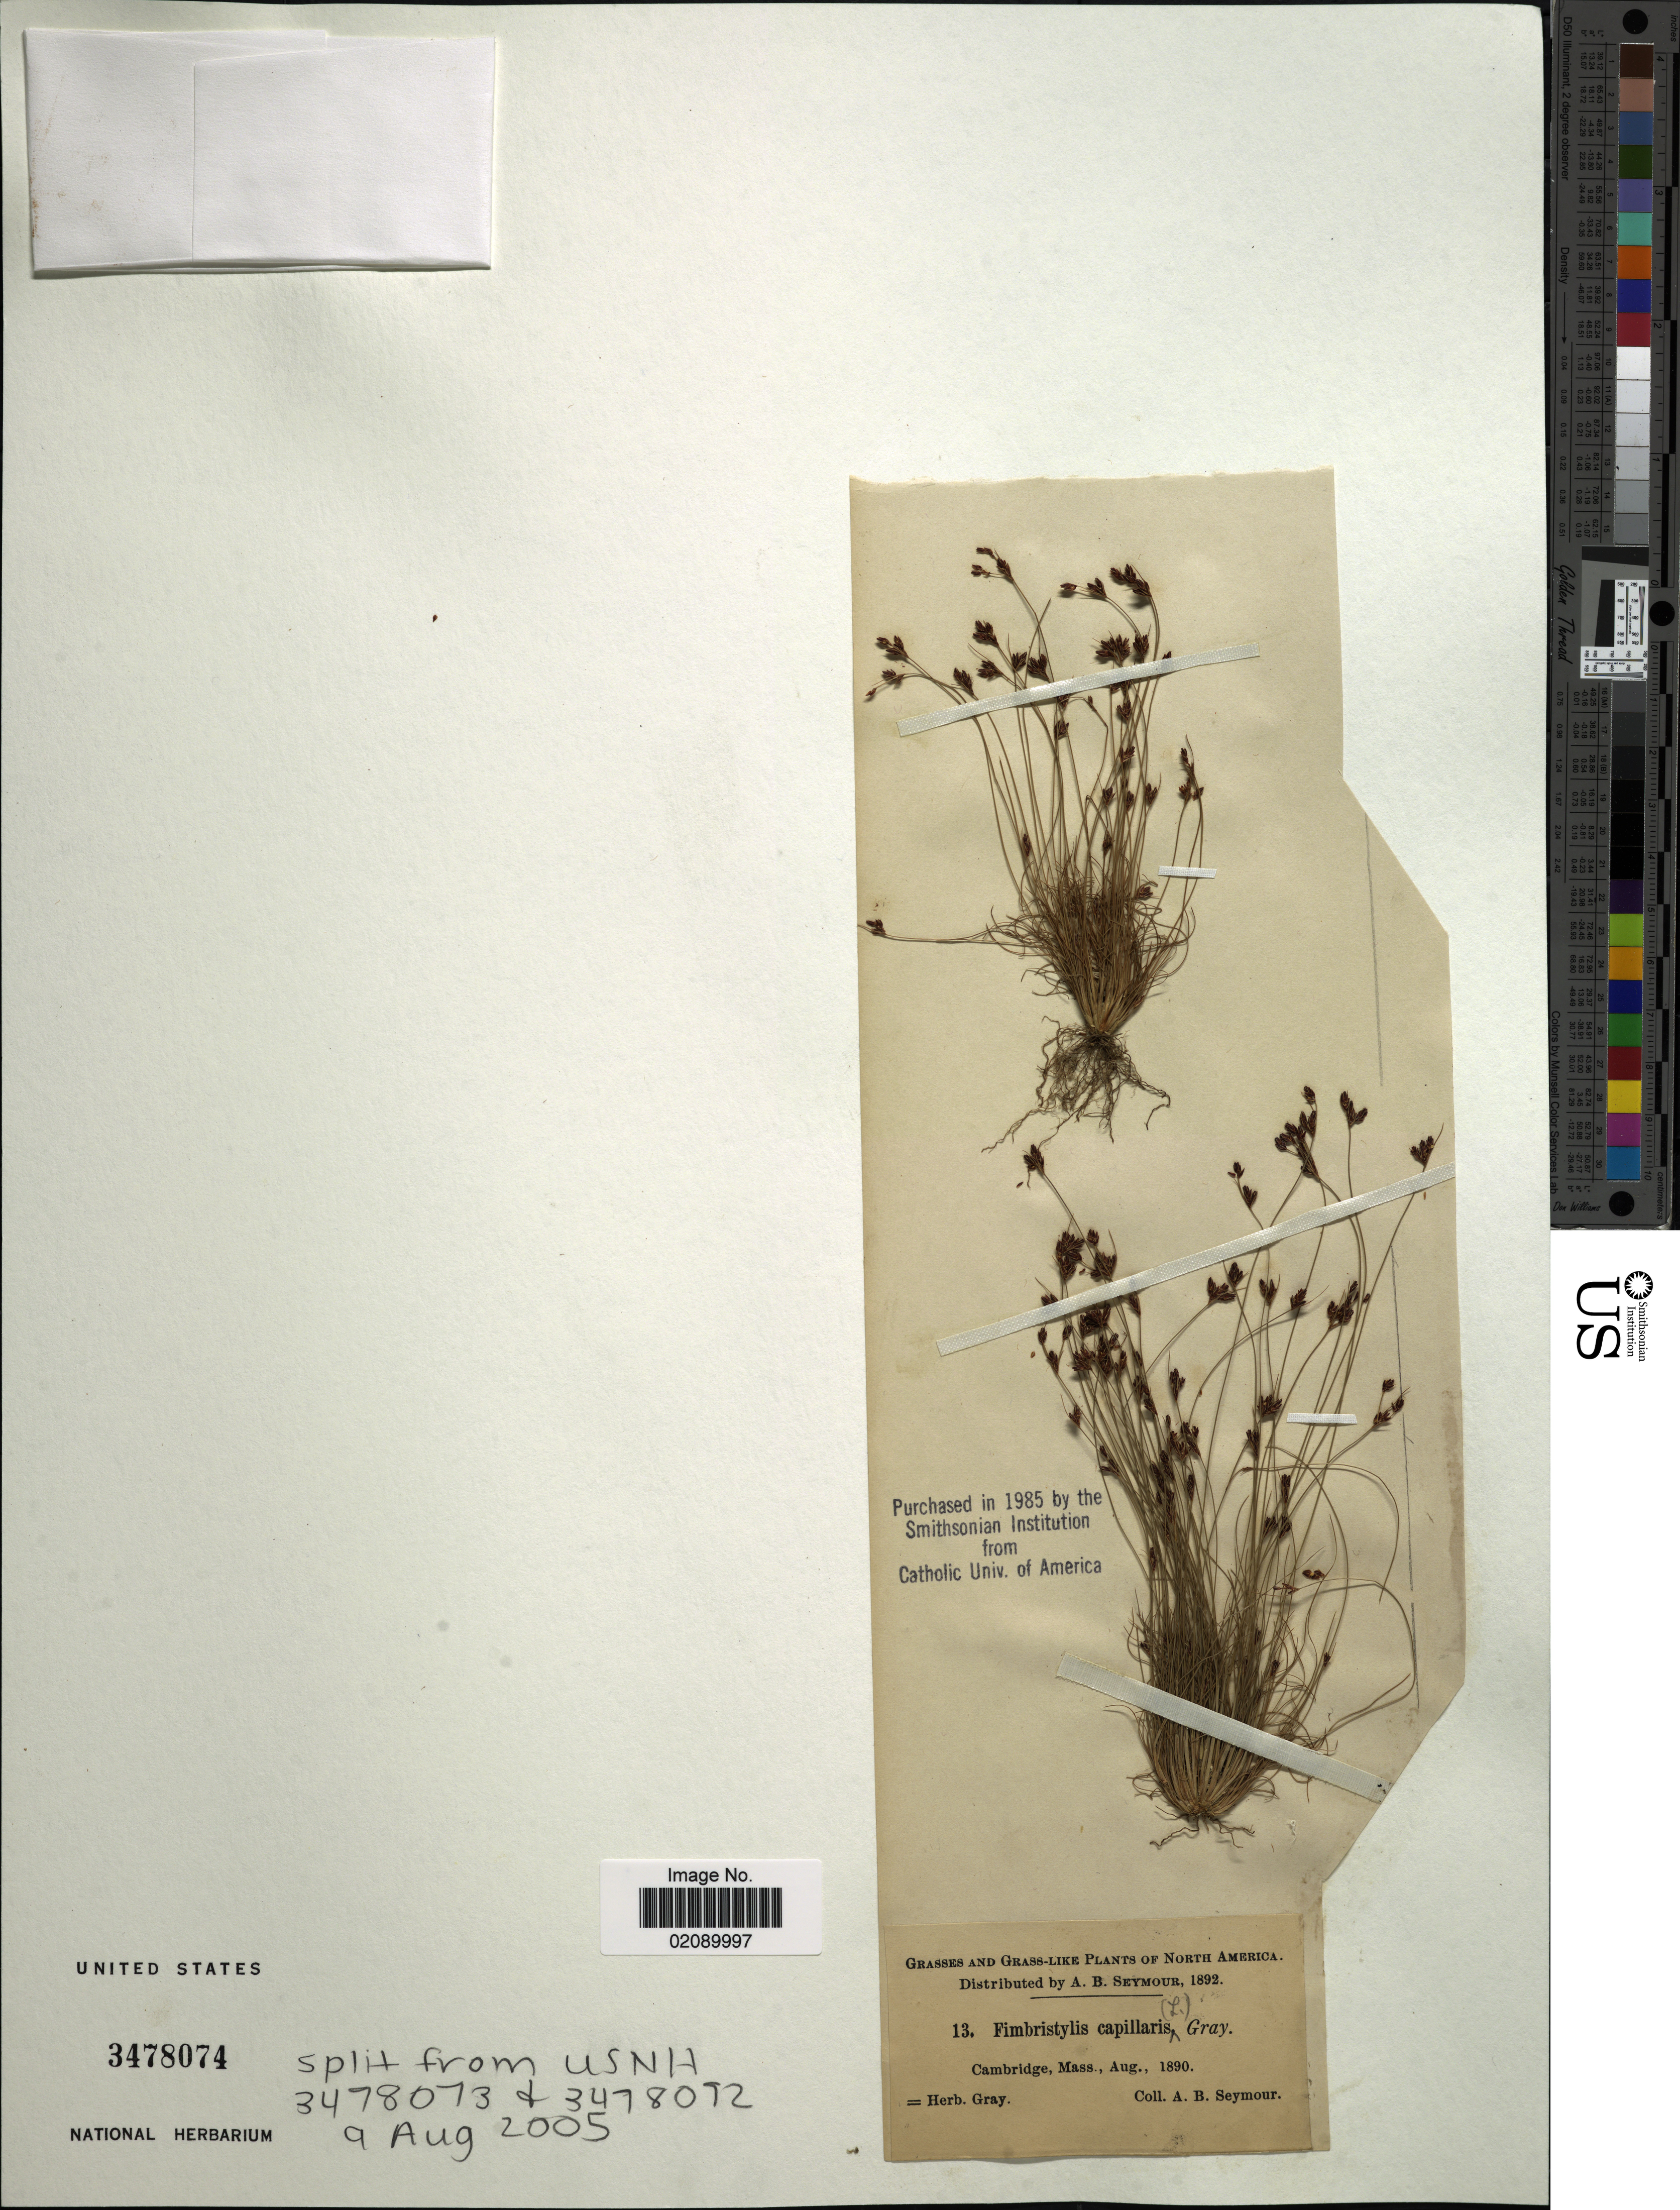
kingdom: Plantae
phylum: Tracheophyta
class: Liliopsida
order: Poales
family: Cyperaceae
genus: Bulbostylis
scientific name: Bulbostylis capillaris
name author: (L.) Kunth ex C.B. Clarke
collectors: A. Seymour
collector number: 13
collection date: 1890-08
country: United States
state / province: Massachusetts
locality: Cambridge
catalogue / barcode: US 3478074